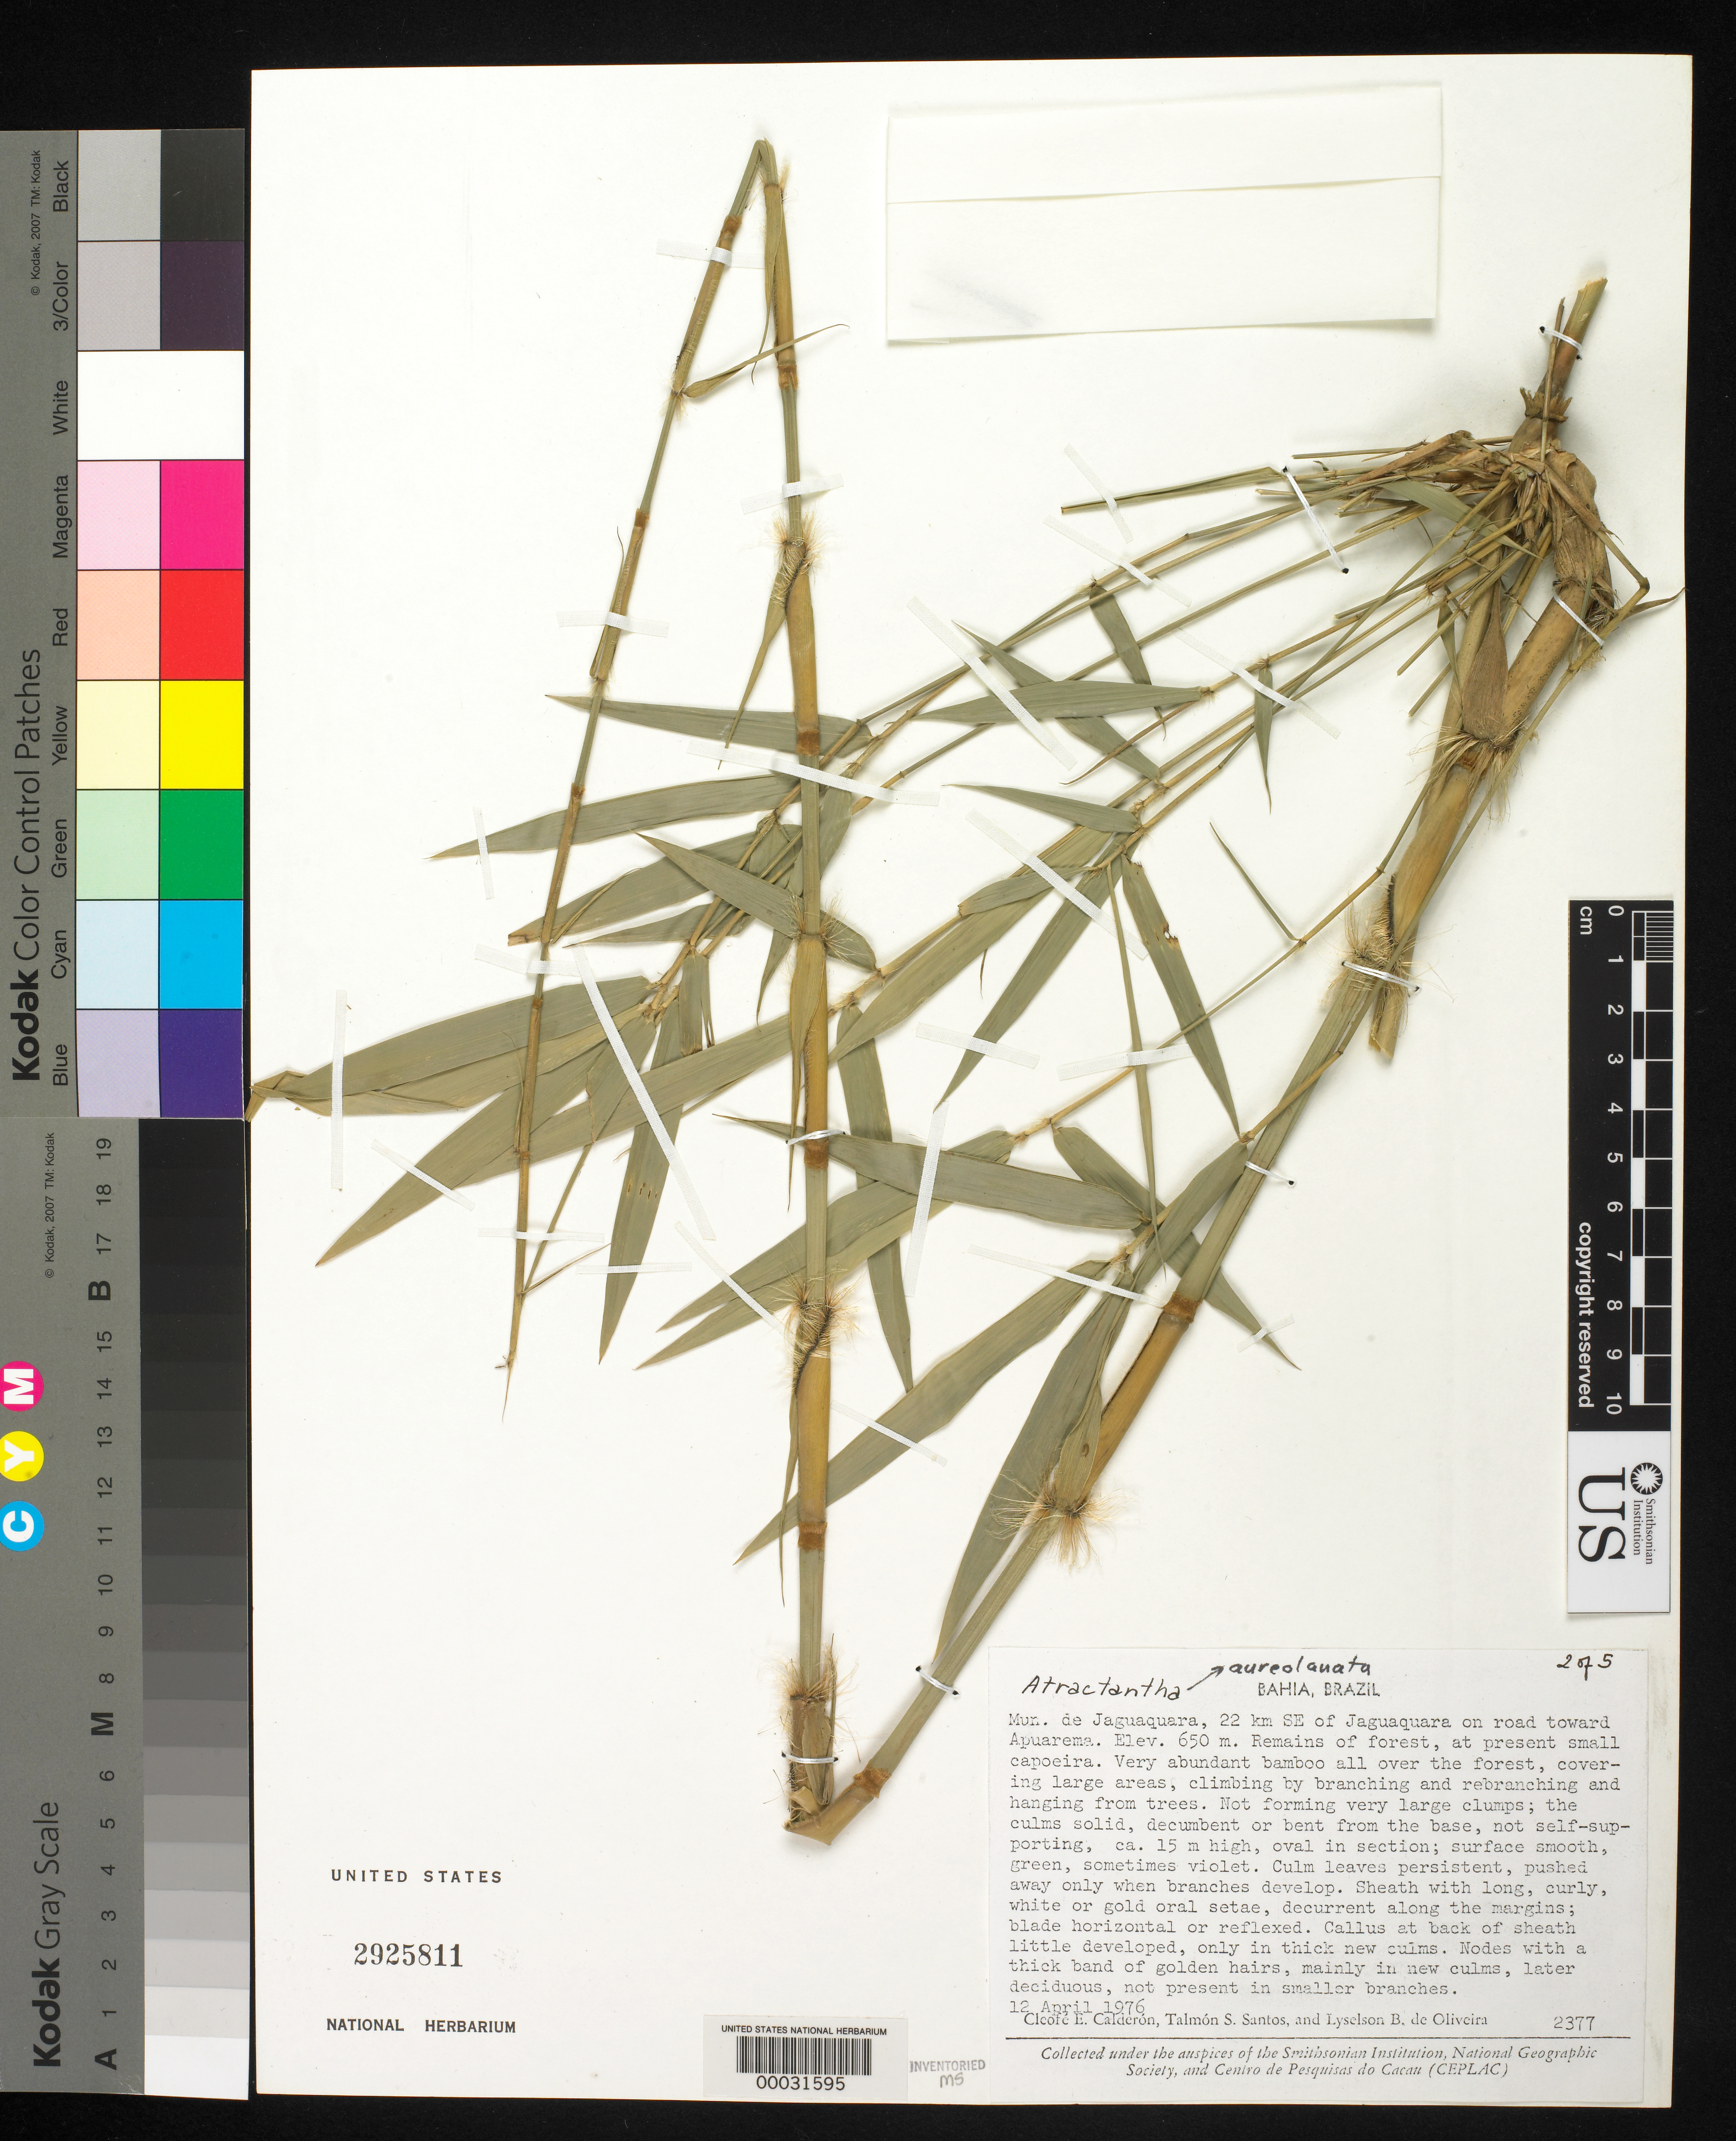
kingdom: Plantae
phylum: Tracheophyta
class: Liliopsida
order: Poales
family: Poaceae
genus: Atractantha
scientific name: Atractantha aureolanata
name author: Judz.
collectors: C. E. Calderón, T. S. Santos & L. de Oliveira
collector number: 2377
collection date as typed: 12 Apr 1976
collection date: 1976-04-12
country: Brazil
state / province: Bahia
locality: Jaguaquara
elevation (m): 650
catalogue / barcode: US 2925811